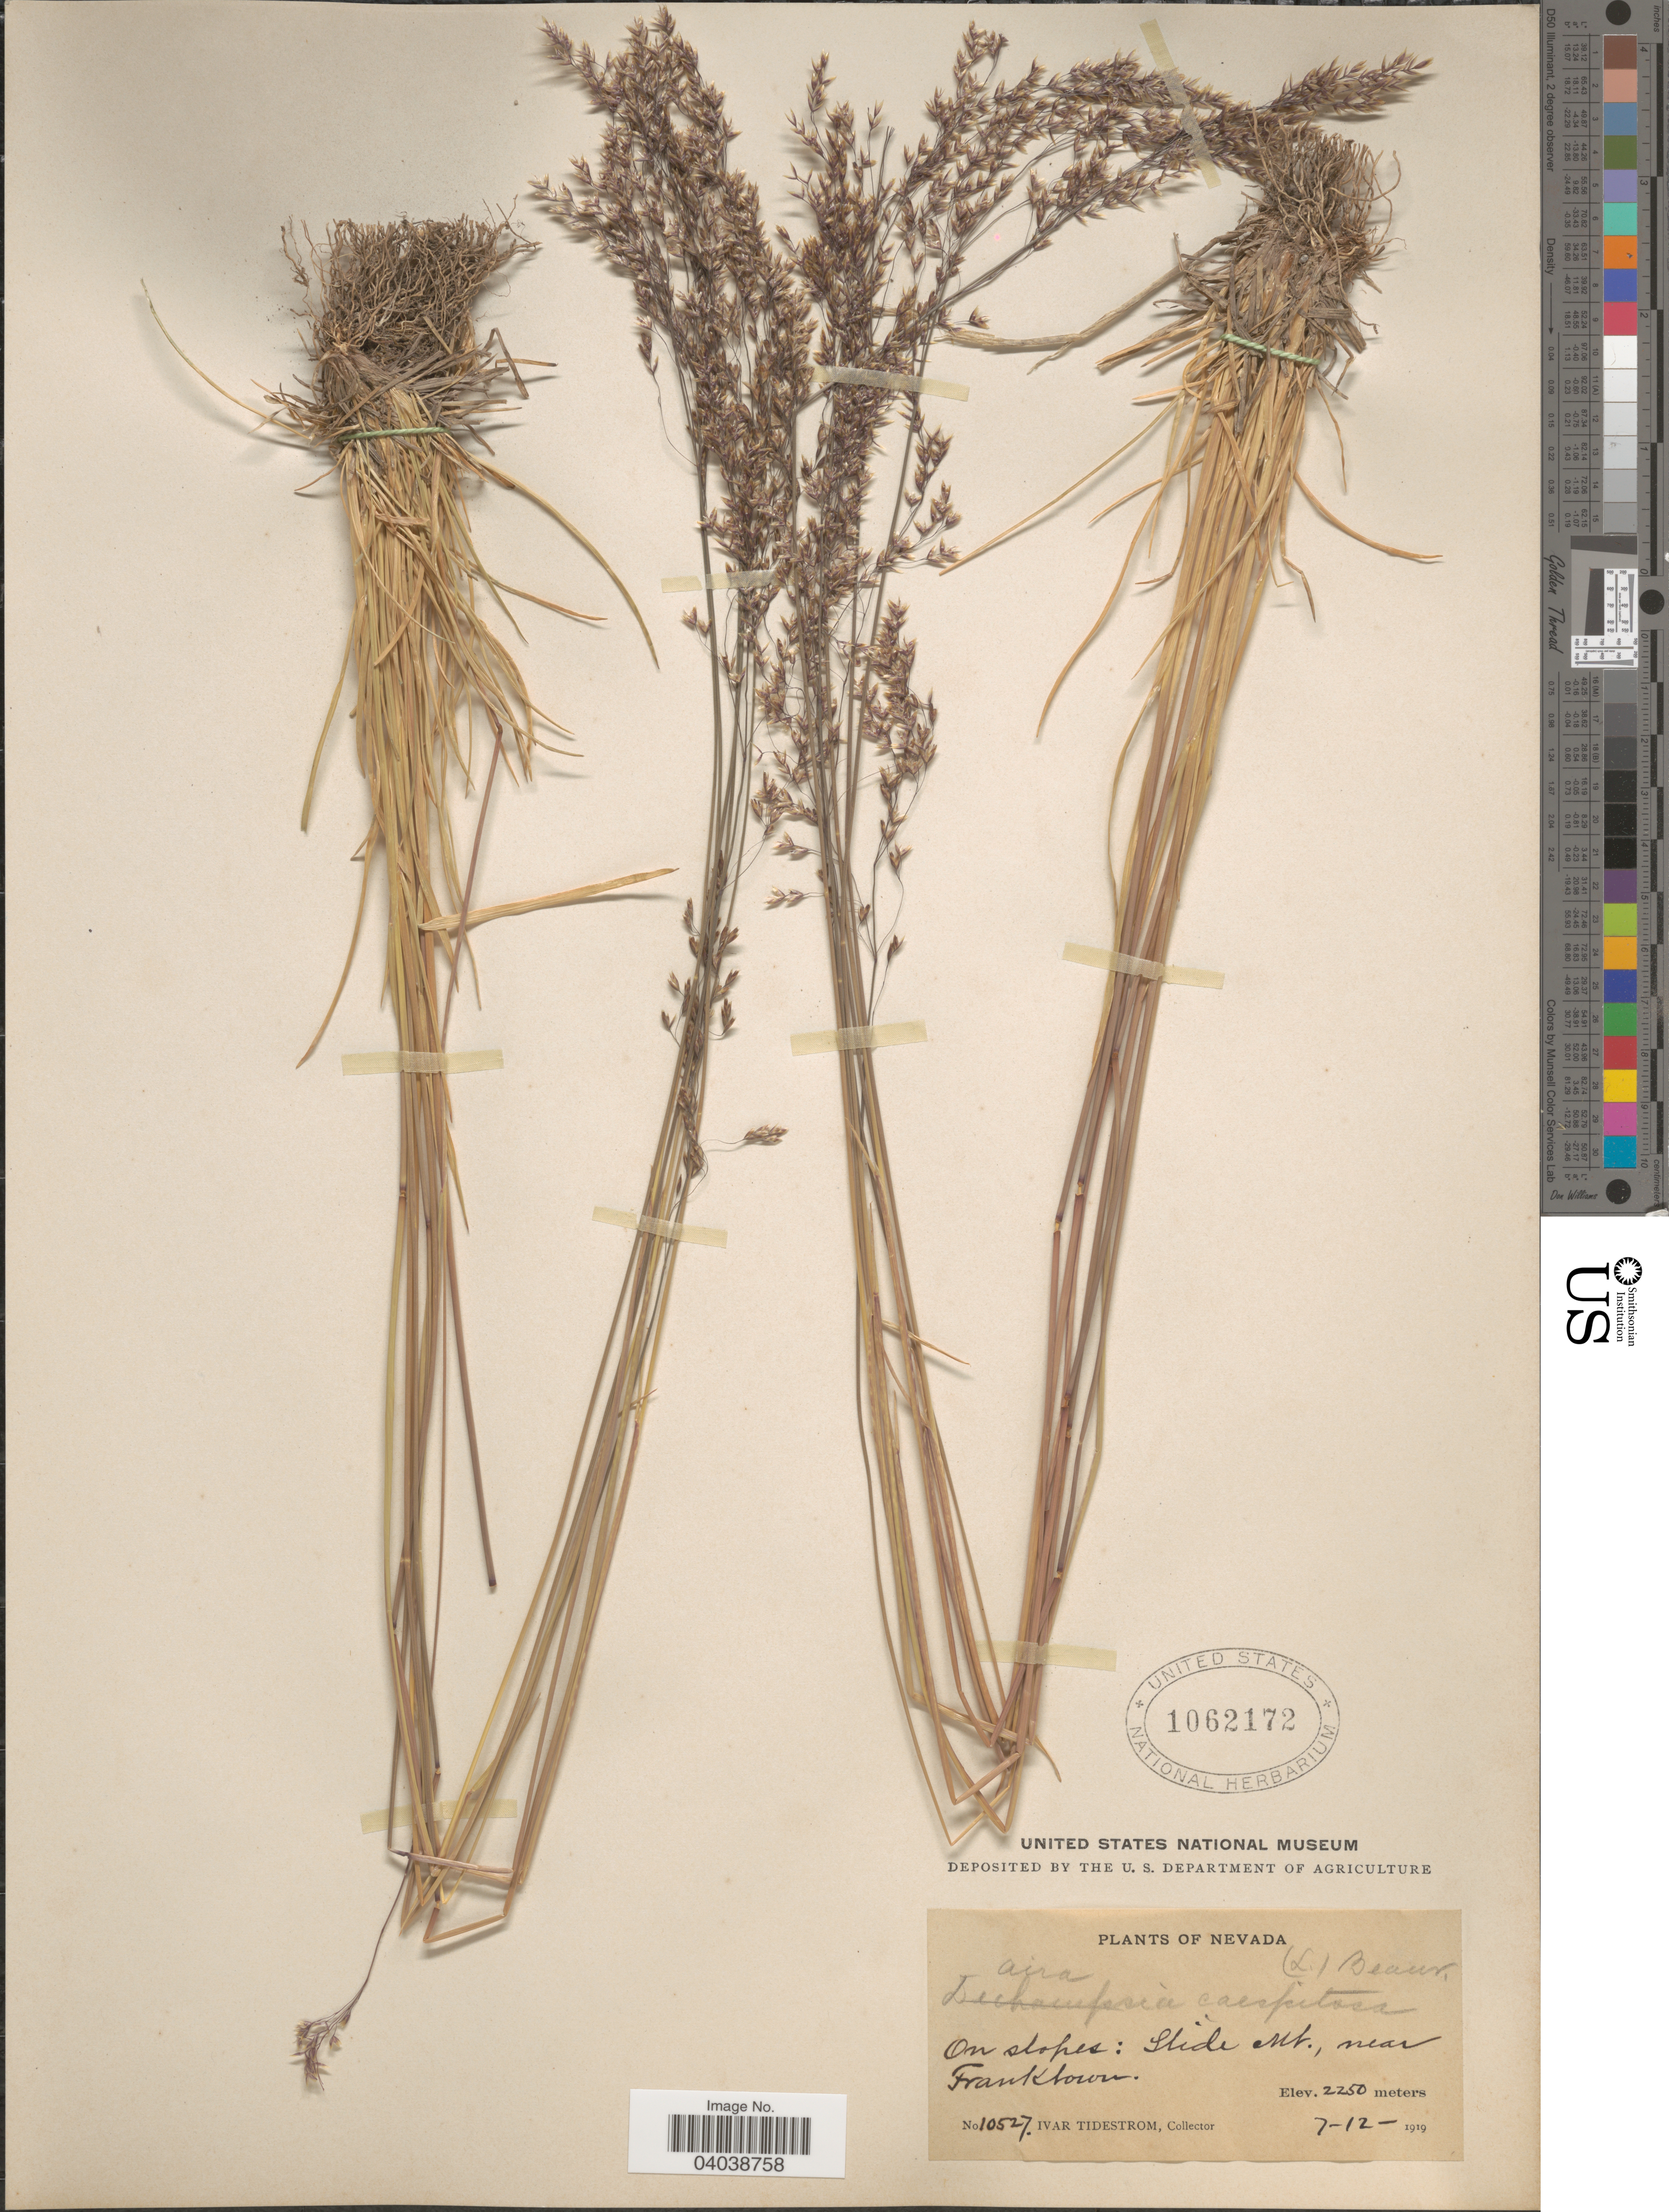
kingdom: Plantae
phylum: Tracheophyta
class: Liliopsida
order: Poales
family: Poaceae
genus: Deschampsia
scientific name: Deschampsia cespitosa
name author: (L.) P. Beauv.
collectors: I. F. Tidestrom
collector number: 10527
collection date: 1919-07-12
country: United States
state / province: Nevada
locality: On slopes: Slide Mt., near Franktown.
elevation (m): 2250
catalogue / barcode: US 1062172